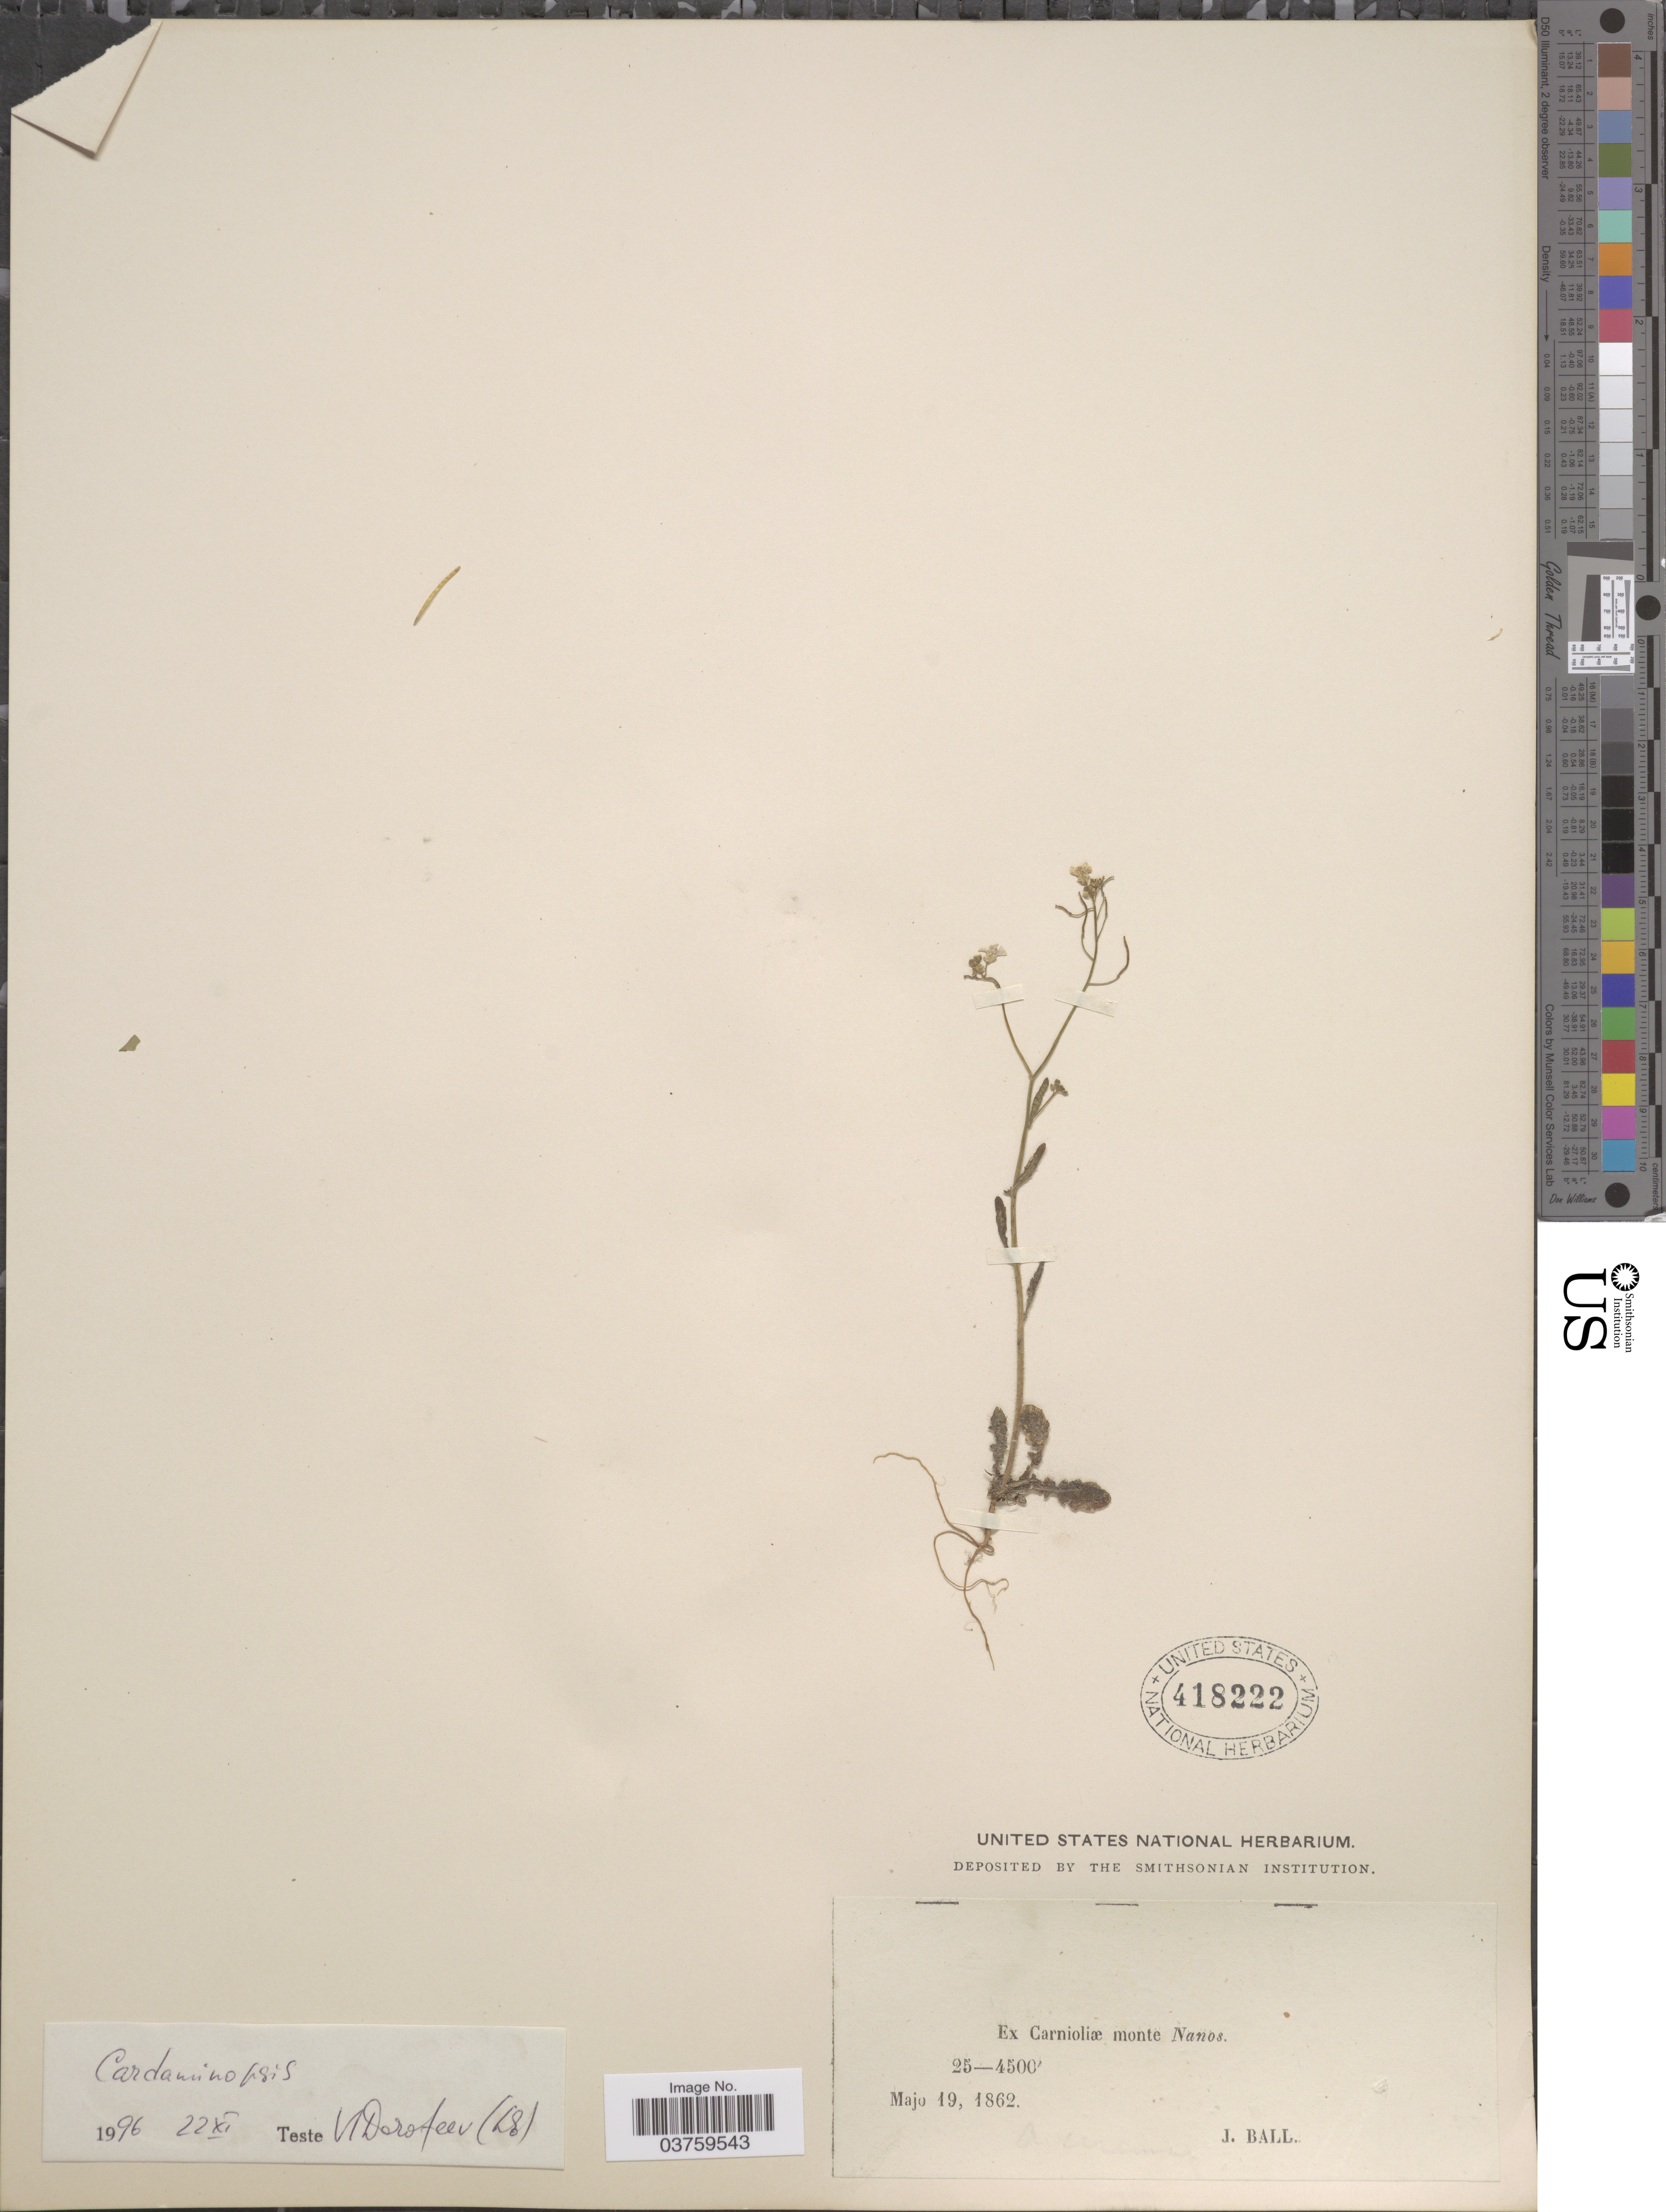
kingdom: Plantae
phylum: Tracheophyta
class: Magnoliopsida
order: Brassicales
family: Brassicaceae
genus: Arabis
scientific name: Arabis sp.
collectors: J. Ball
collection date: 1862-05-19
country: Slovenia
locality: Ex Carnioliæ monte Nanos.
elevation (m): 762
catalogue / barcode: US 418222